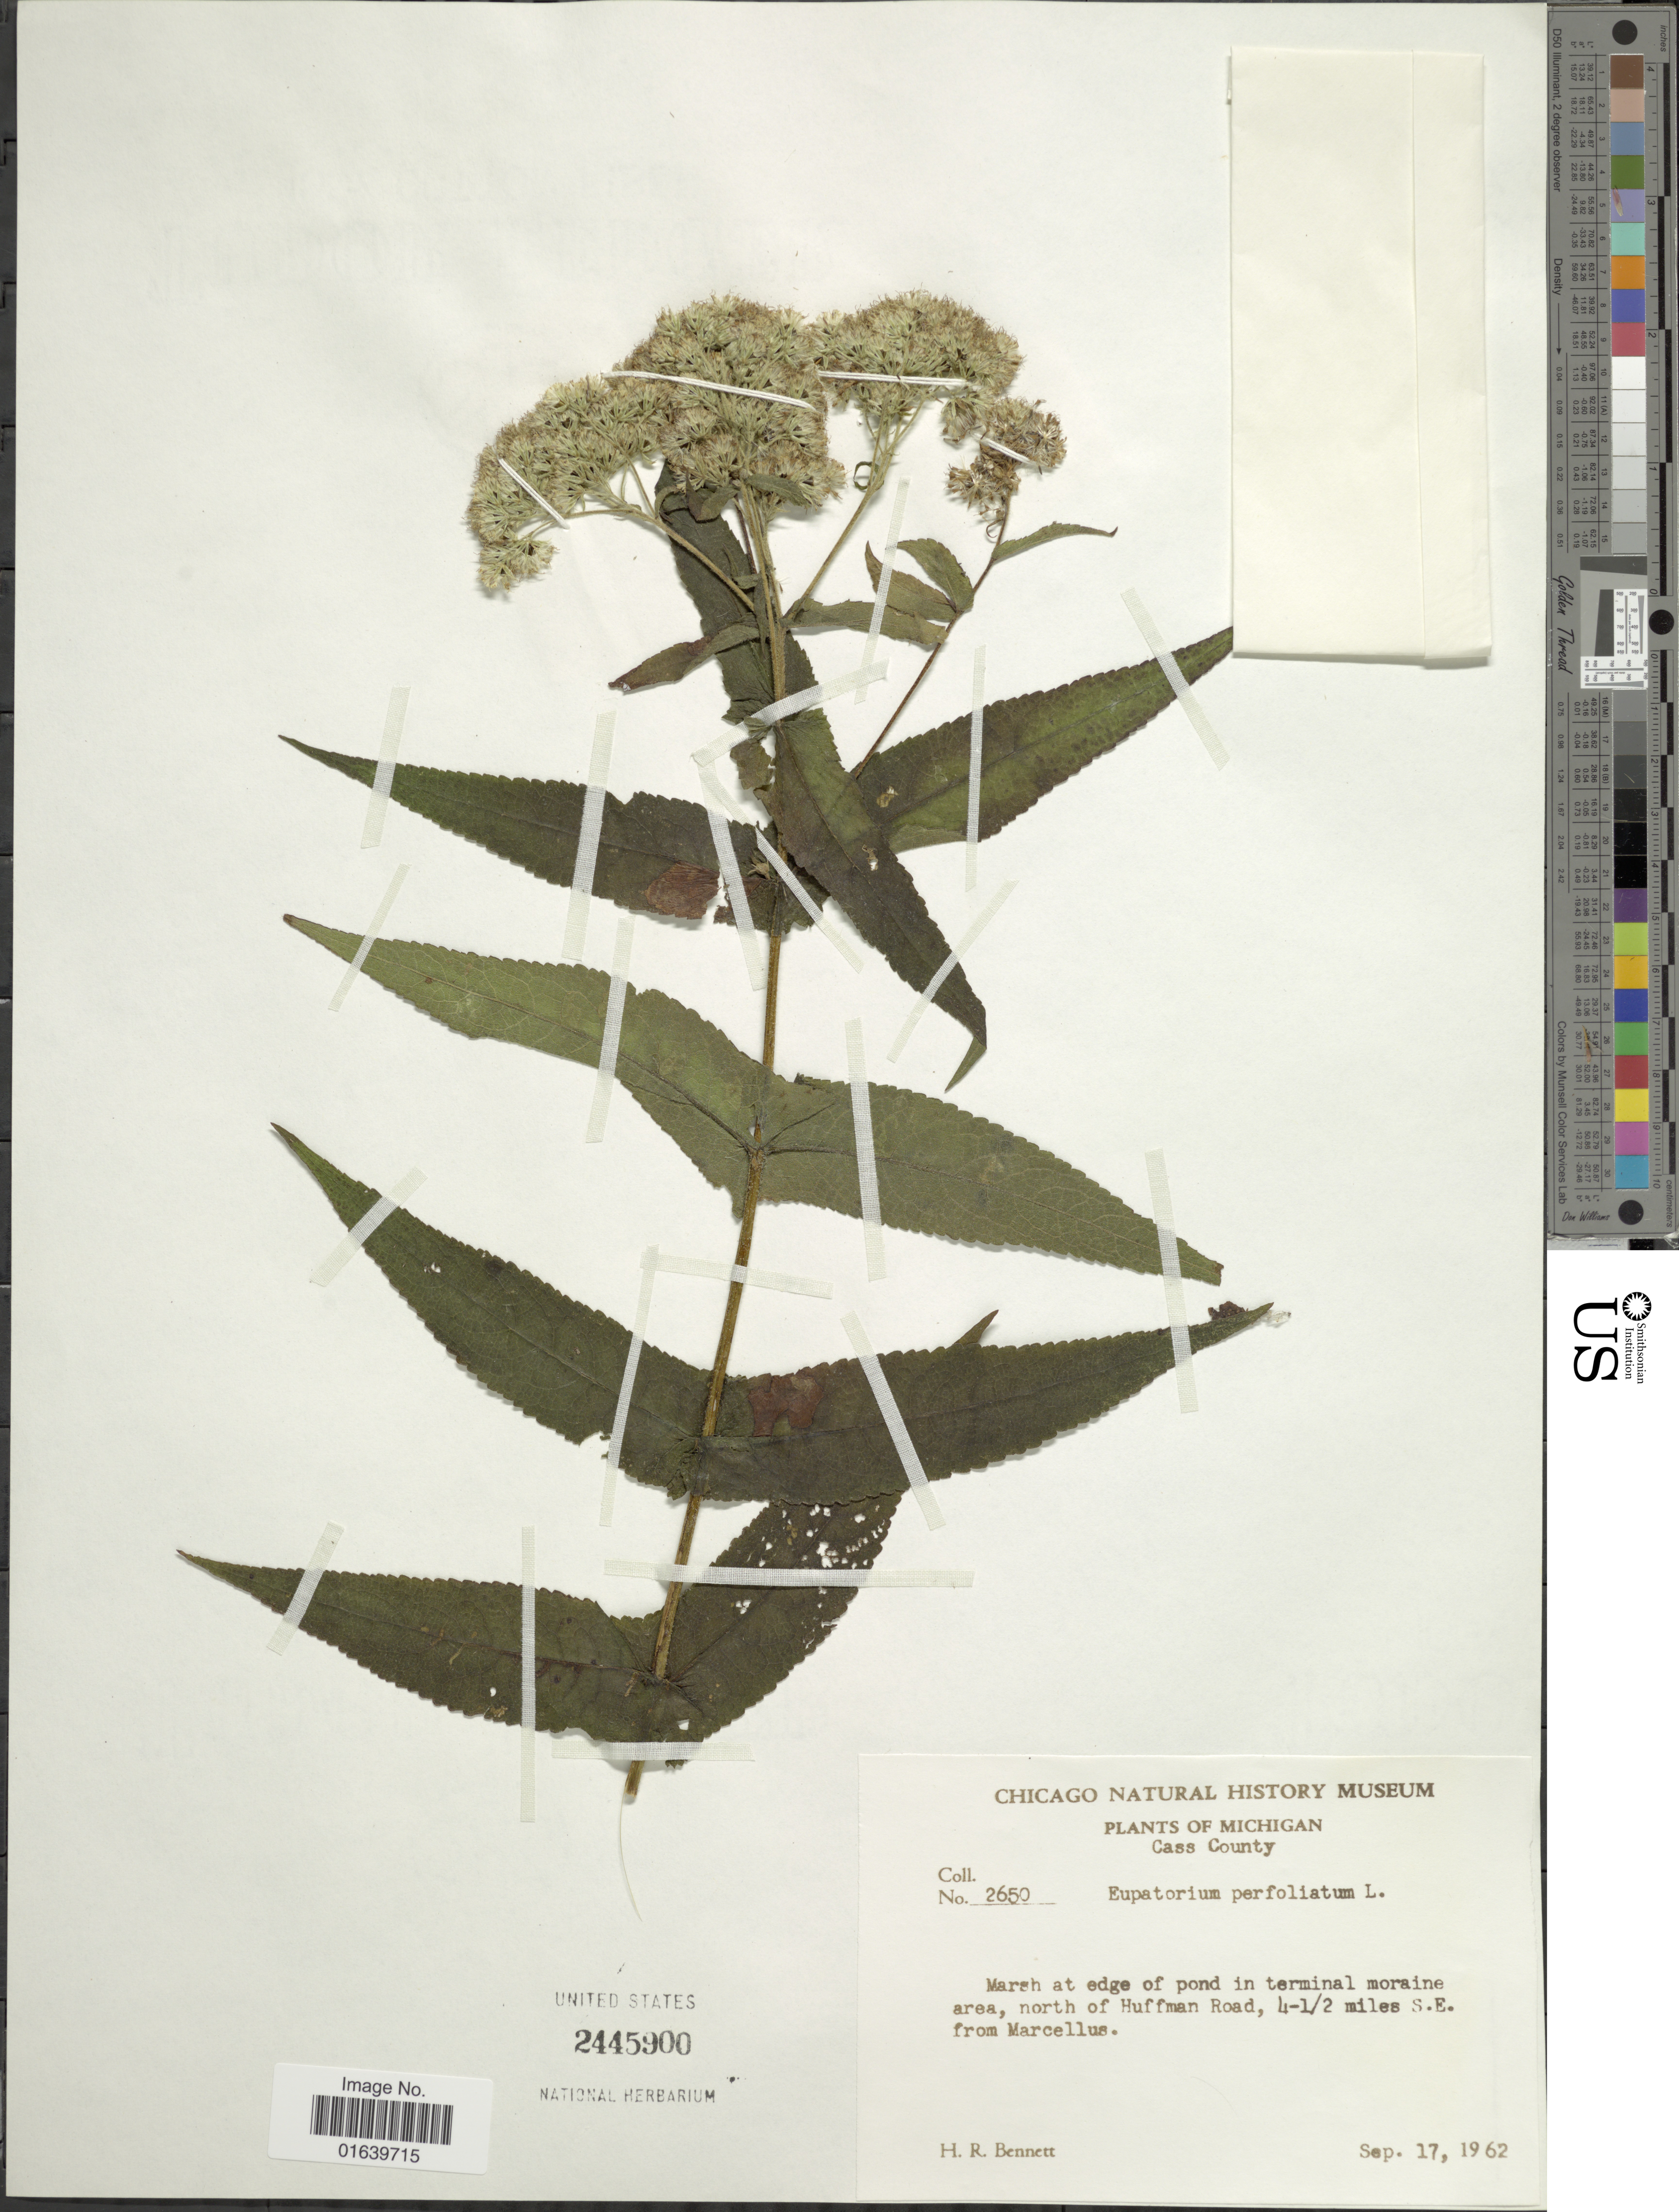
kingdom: Plantae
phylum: Tracheophyta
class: Magnoliopsida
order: Asterales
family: Asteraceae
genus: Eupatorium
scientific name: Eupatorium perfoliatum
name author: L.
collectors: H. R. Bennett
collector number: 2650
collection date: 1962-09-17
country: United States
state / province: Michigan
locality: Cass County, north of Huffman Road, 4-1/2 miles S.E. from Marcellus.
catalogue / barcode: US 2445900